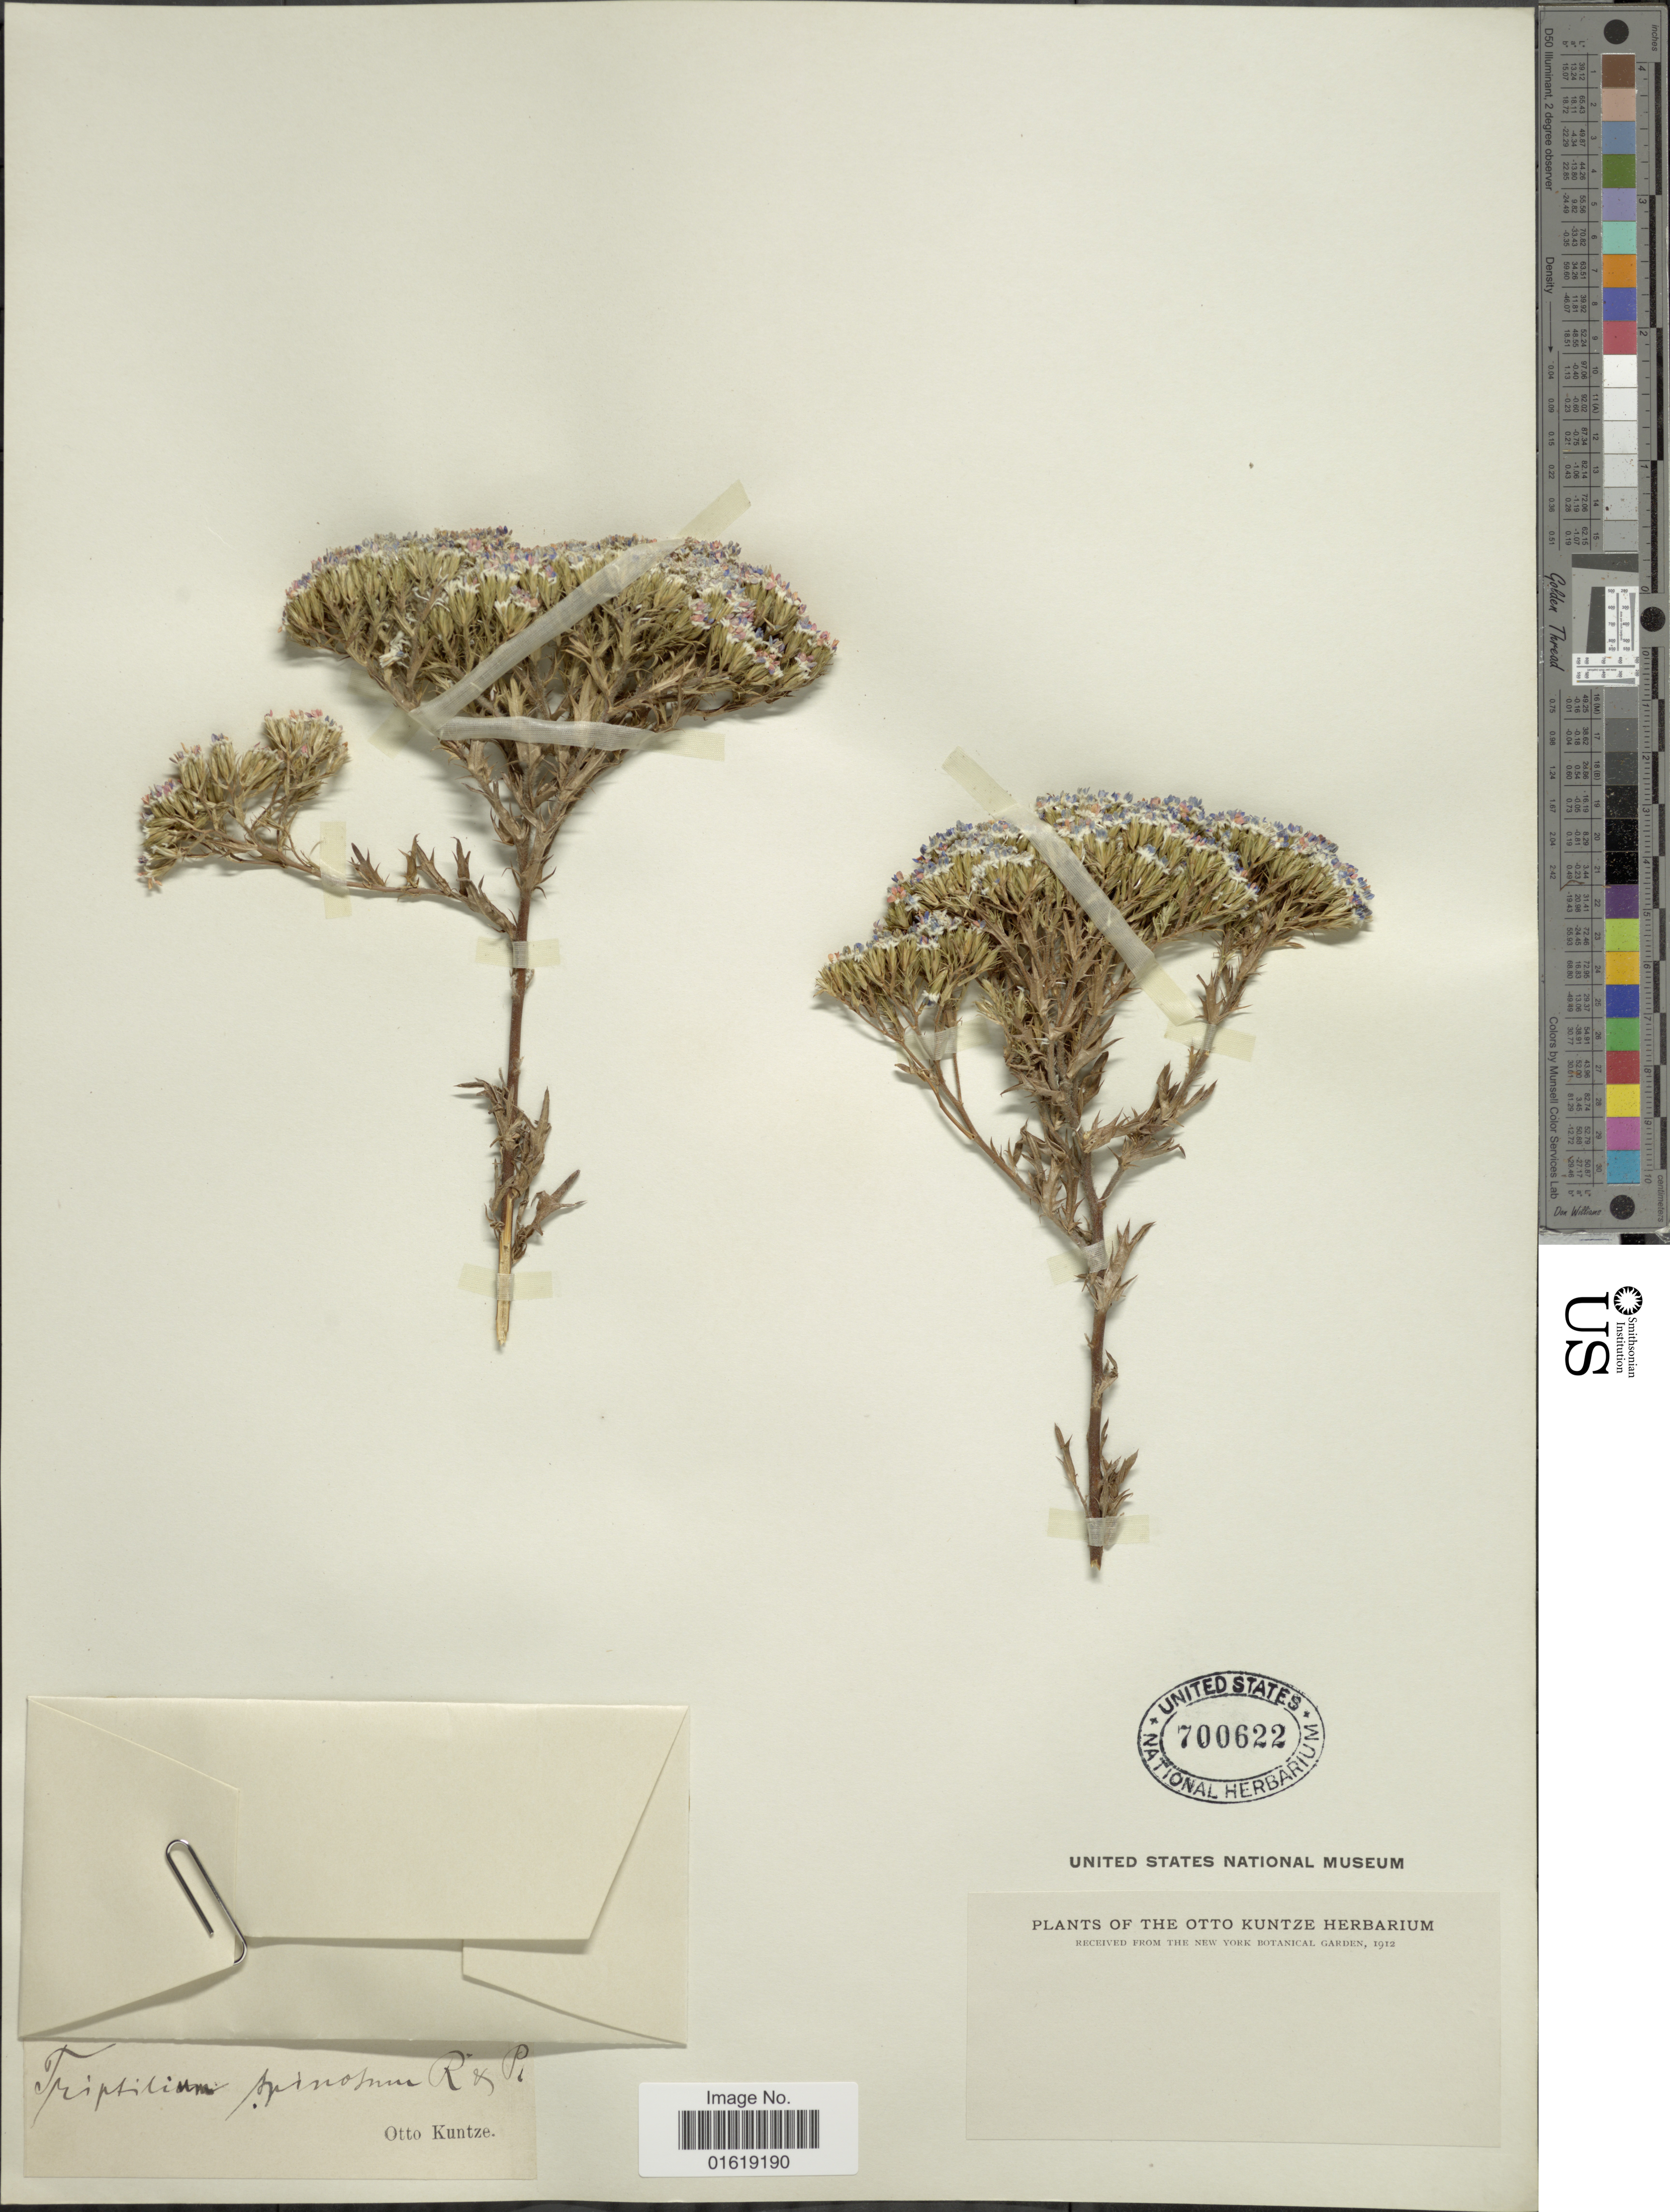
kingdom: Plantae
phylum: Tracheophyta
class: Magnoliopsida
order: Asterales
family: Asteraceae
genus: Triptilion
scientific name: Triptilion spinosum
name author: Ruiz & Pav.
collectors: C.E.O. Kuntze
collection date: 1912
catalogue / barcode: US 700622